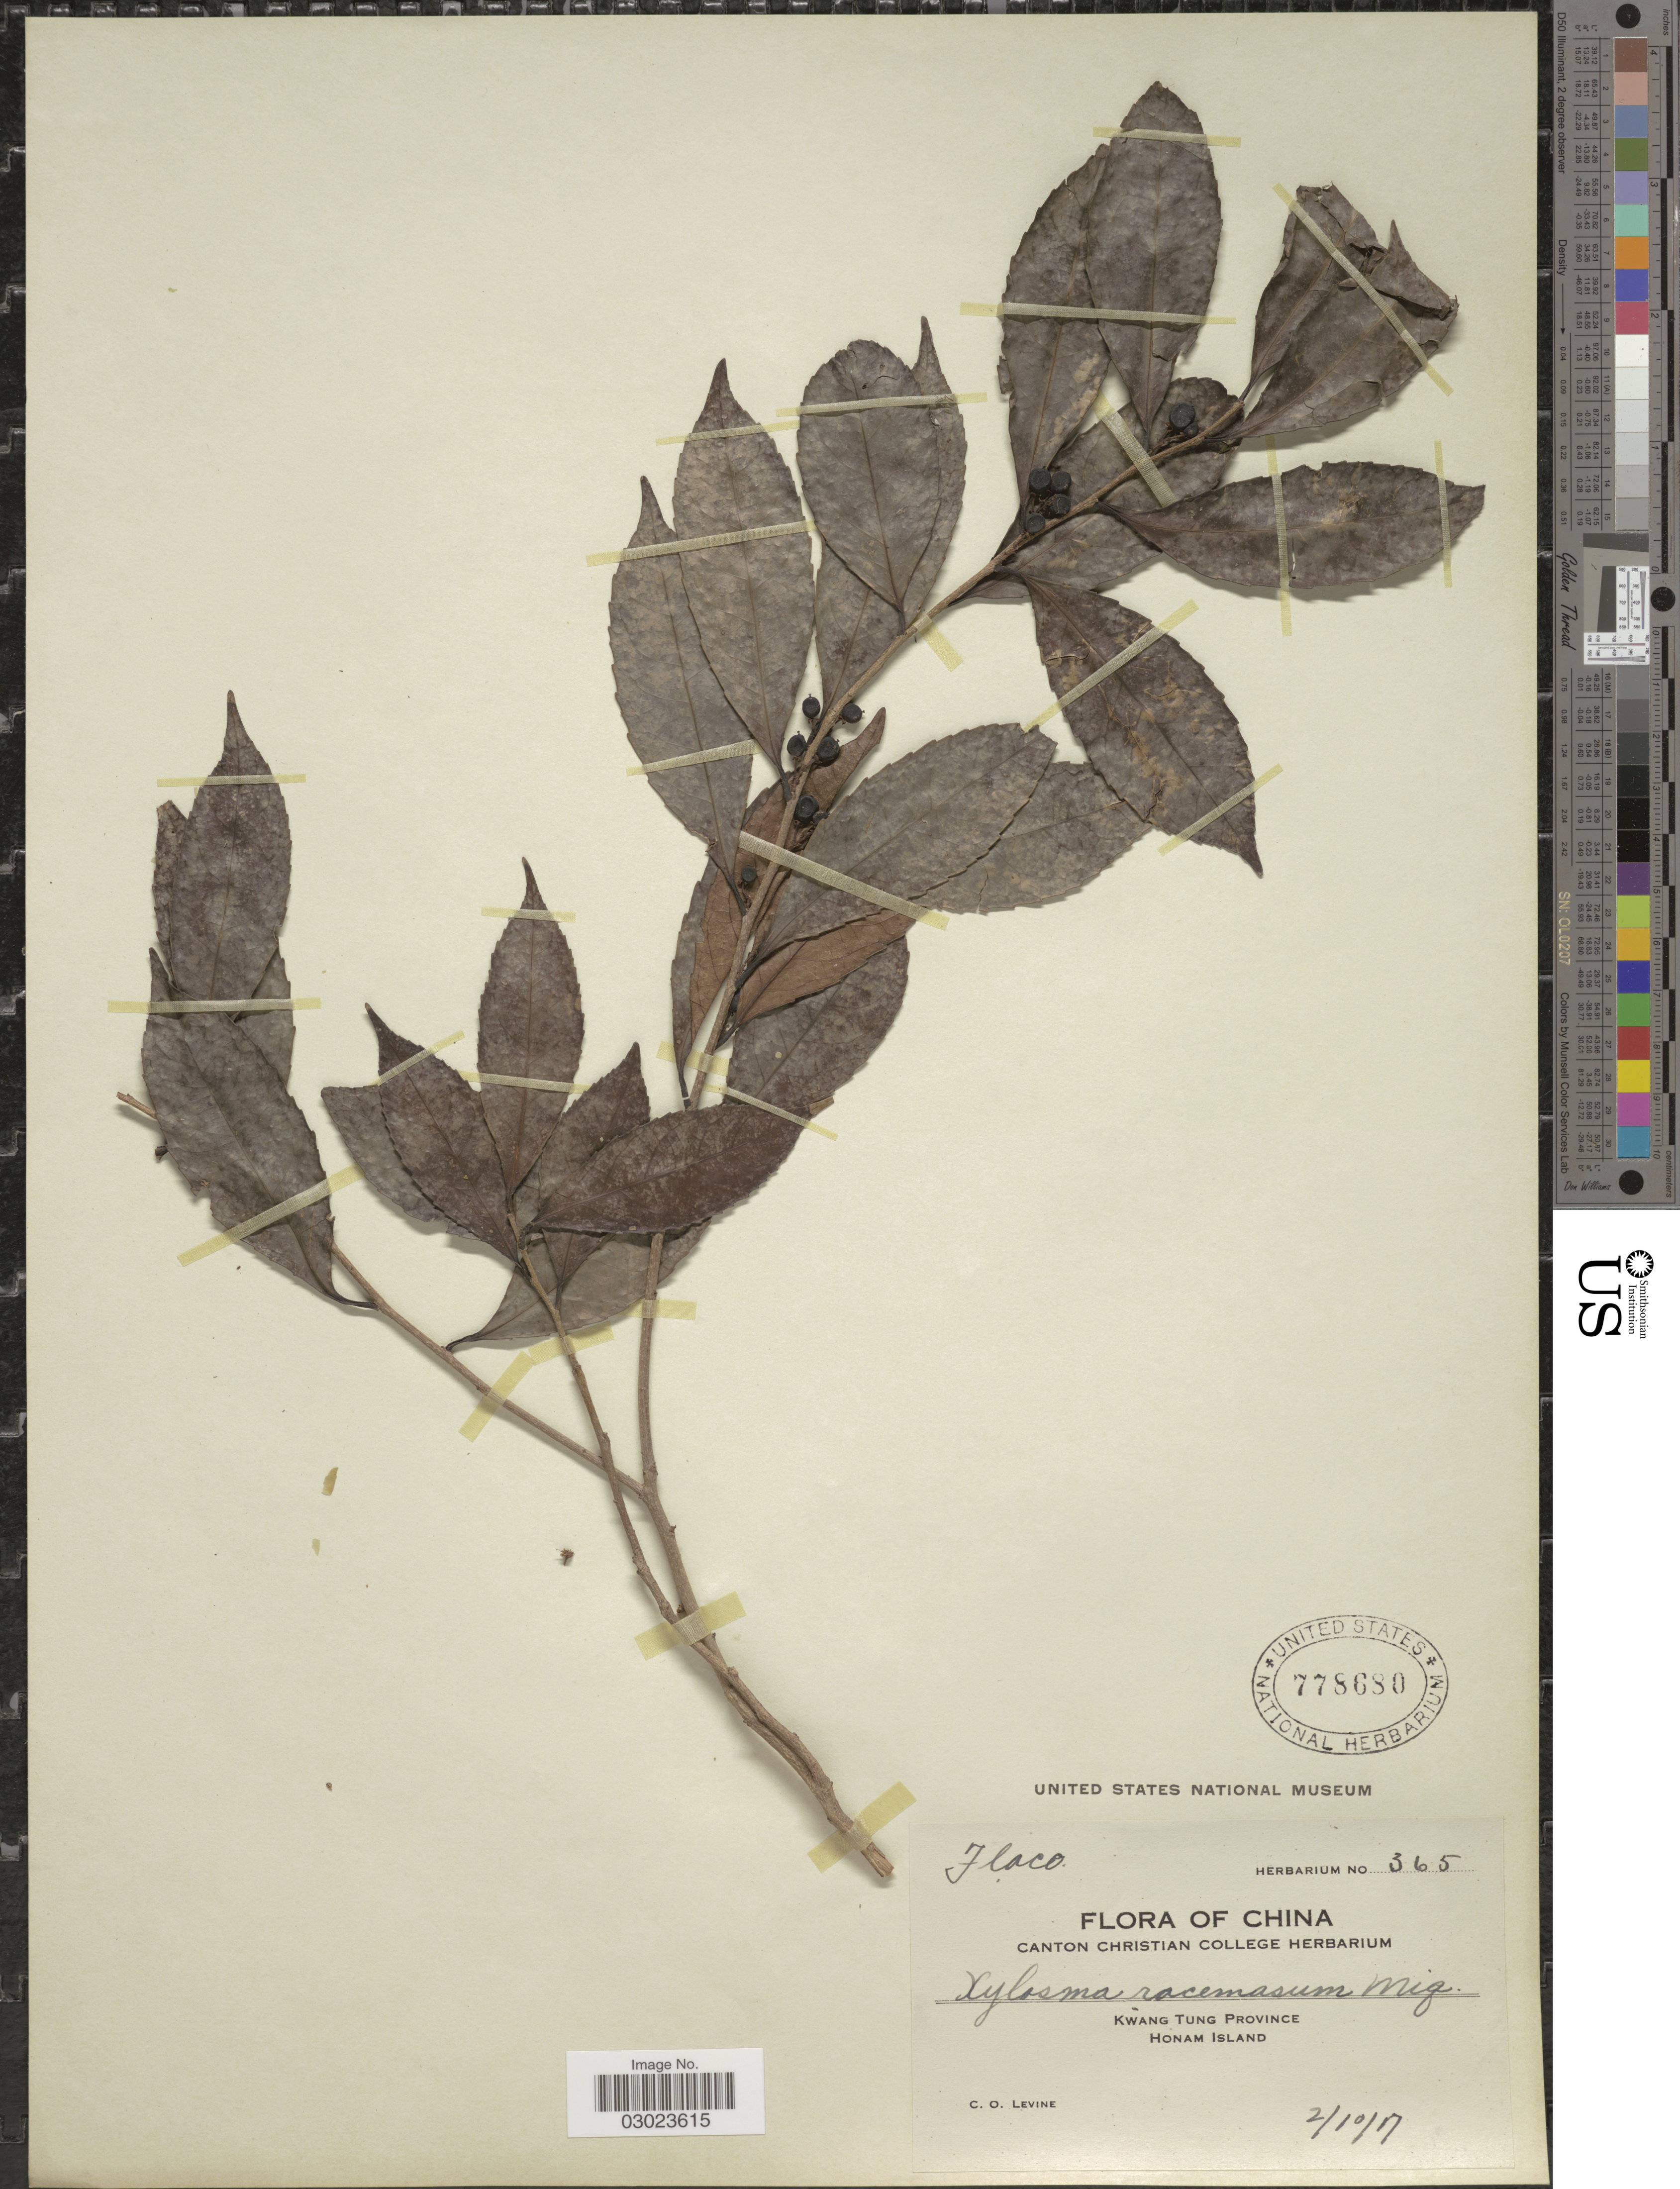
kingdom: Plantae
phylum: Tracheophyta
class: Magnoliopsida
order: Malpighiales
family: Salicaceae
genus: Xylosma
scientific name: Xylosma congesta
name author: (Lour.) Merr.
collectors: C. O. Levine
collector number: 365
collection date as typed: Transcribed d/m/y: 2/10/17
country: China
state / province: Guangdong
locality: Kwang Tung Province, Honam Island.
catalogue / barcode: US 778680